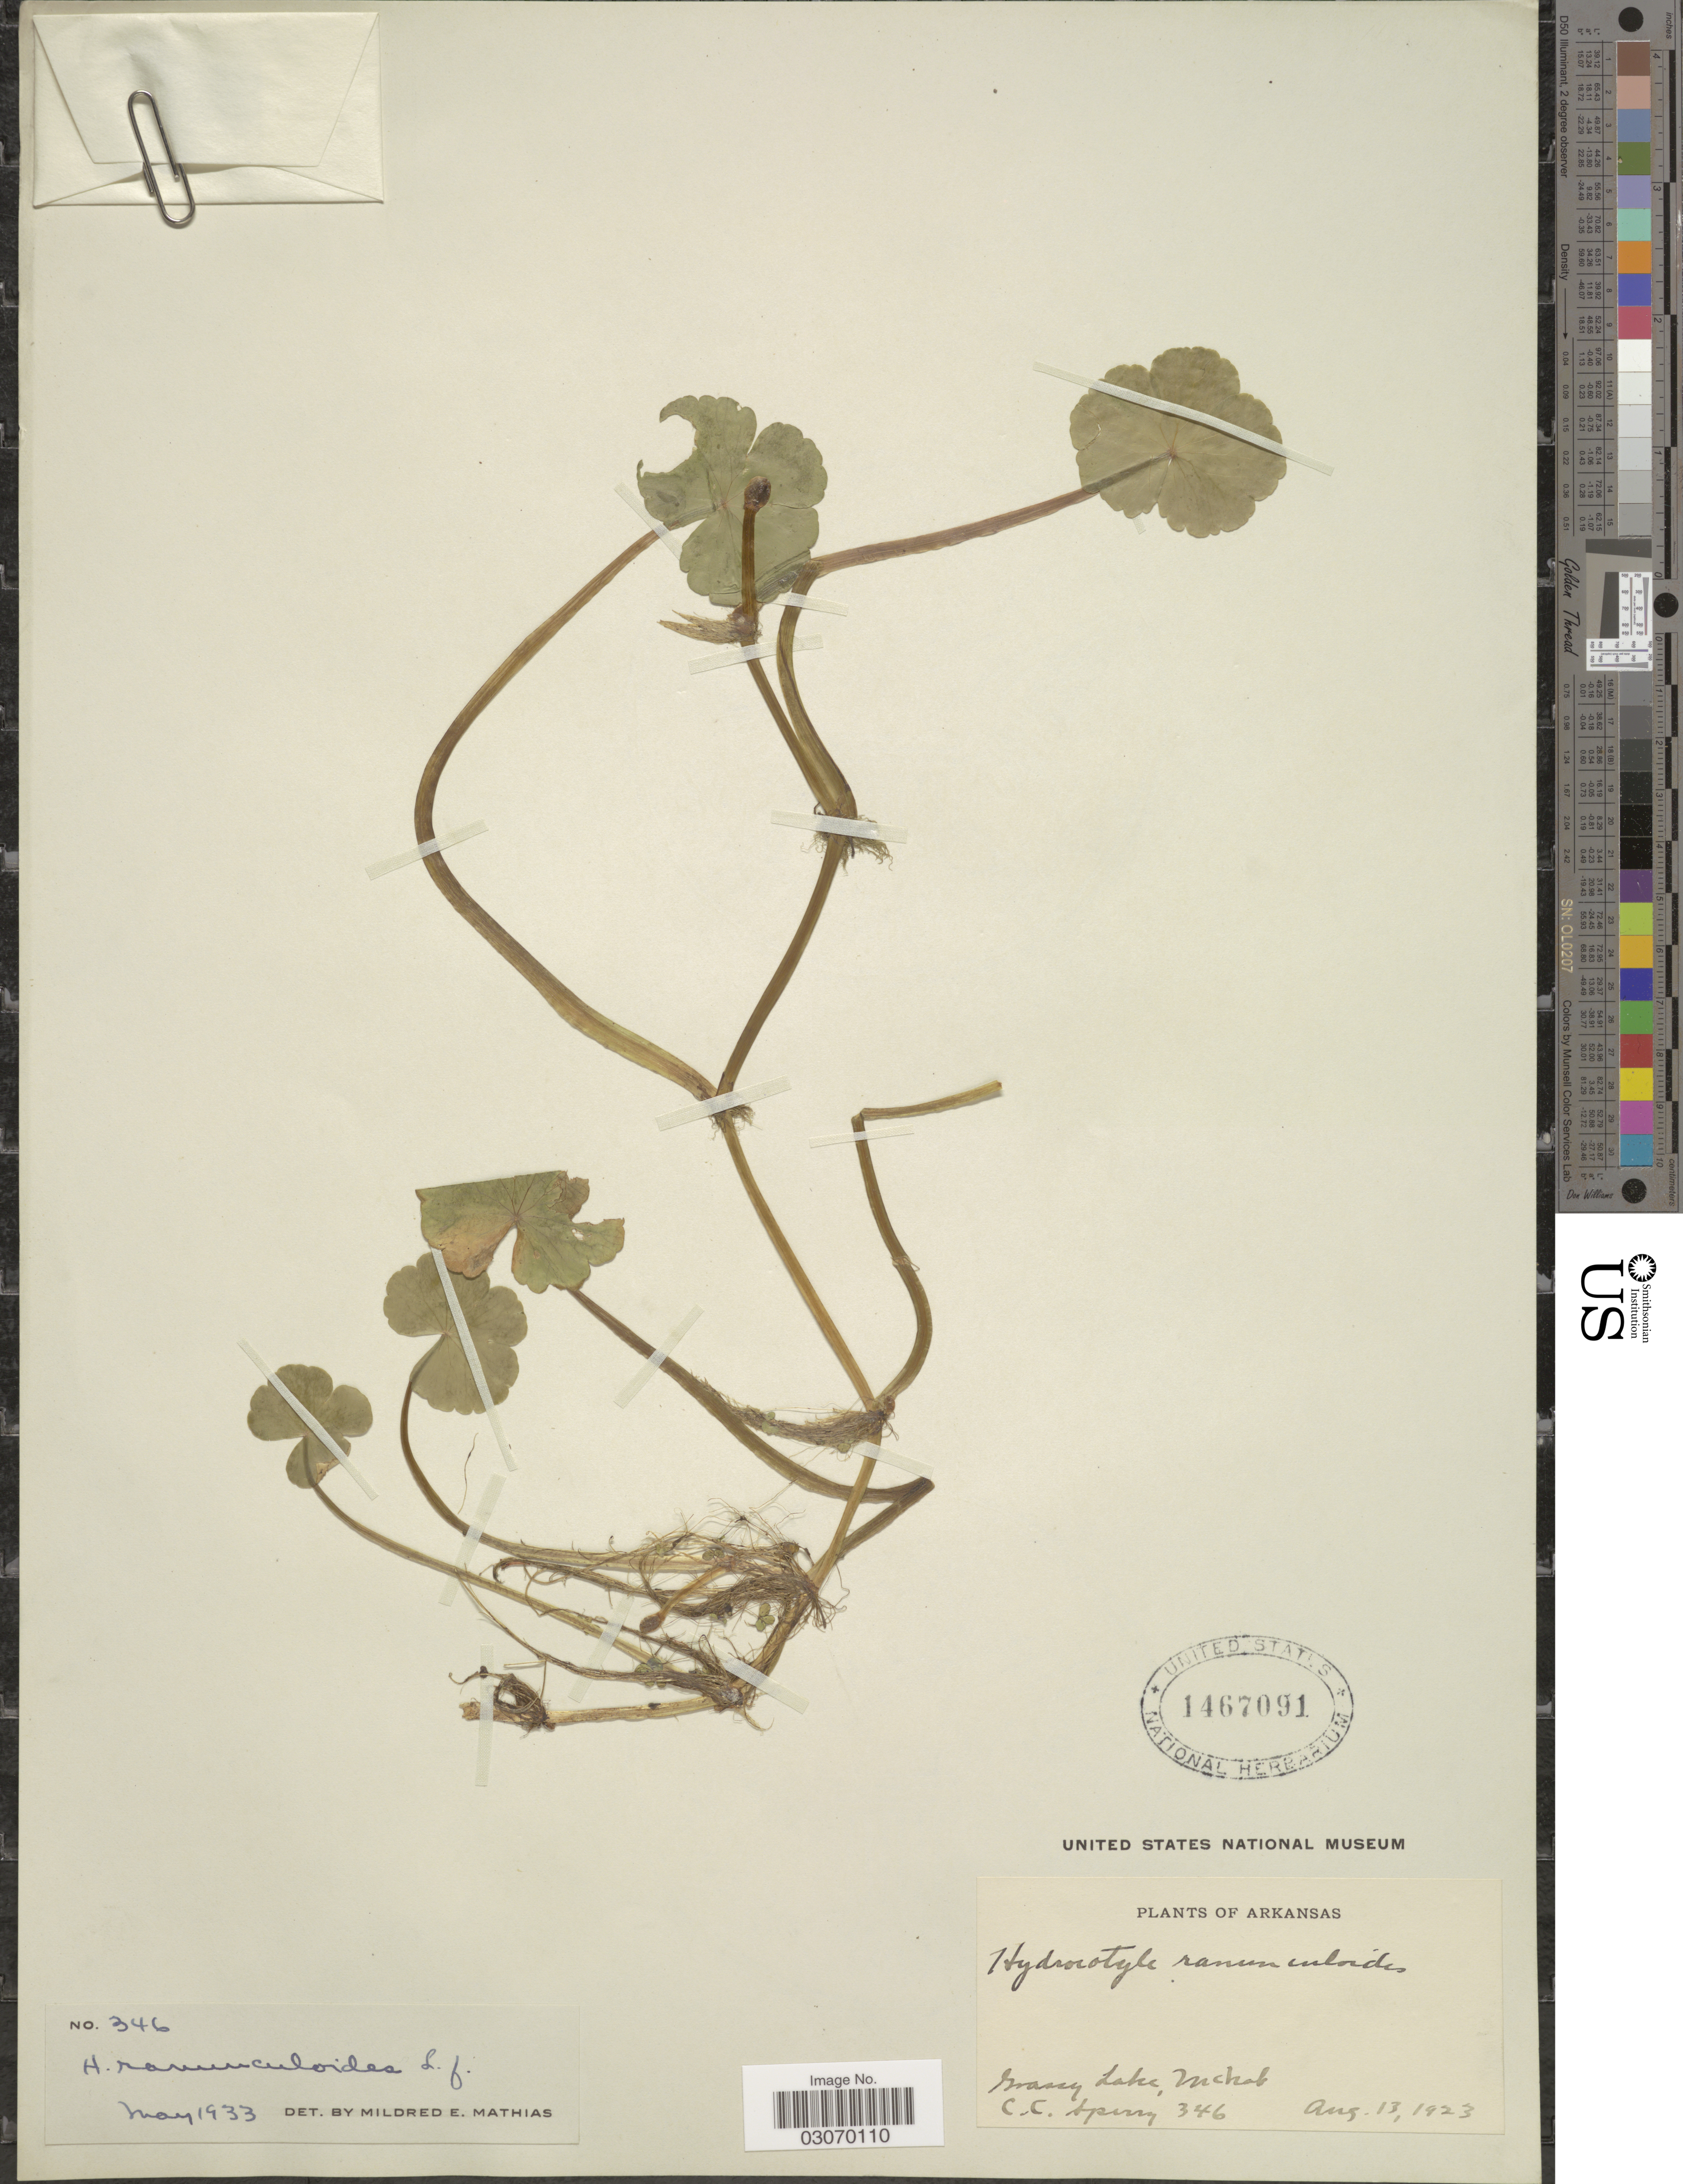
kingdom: Plantae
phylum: Tracheophyta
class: Magnoliopsida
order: Apiales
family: Araliaceae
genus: Hydrocotyle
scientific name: Hydrocotyle ranunculoides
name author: L. f.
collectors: C. C. Sperry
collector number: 346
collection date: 1923-08-13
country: United States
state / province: Arkansas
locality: Grassy Lake, Mcnab.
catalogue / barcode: US 1467091